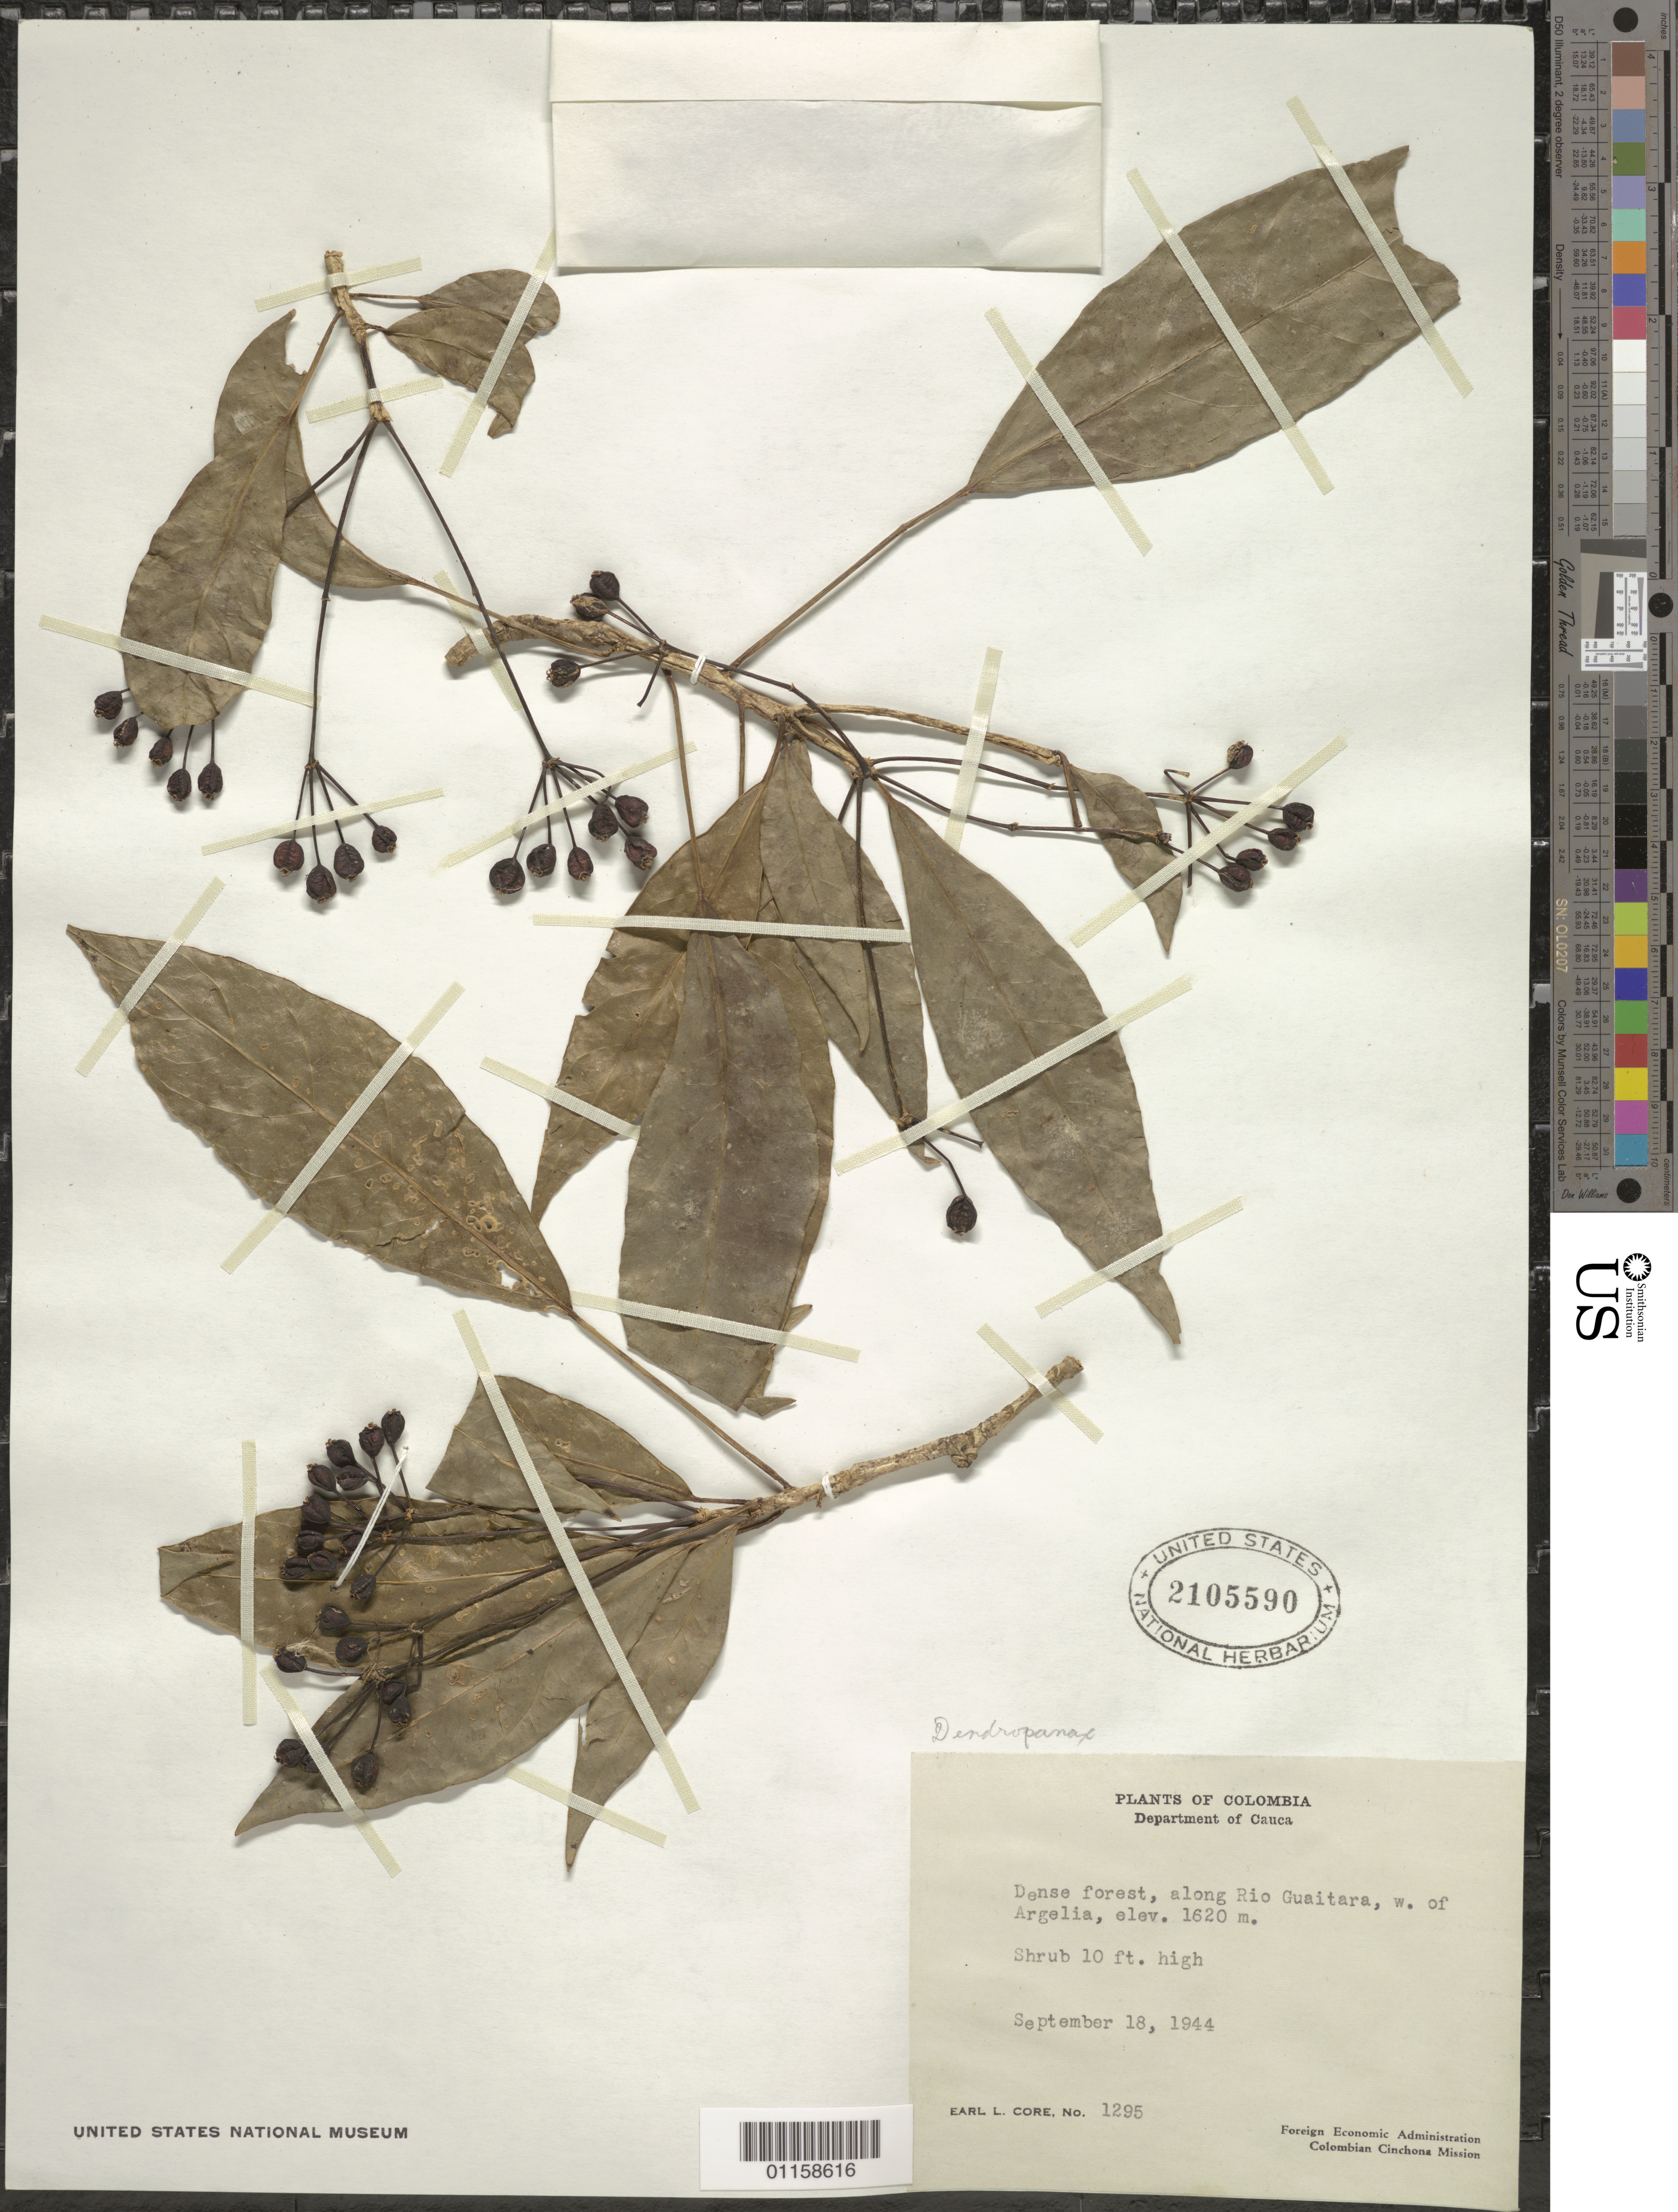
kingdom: Plantae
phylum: Tracheophyta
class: Magnoliopsida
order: Apiales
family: Araliaceae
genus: Dendropanax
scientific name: Dendropanax sp.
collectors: E. L. Core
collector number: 1295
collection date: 1944-09-18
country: Colombia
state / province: Cauca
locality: Along Rio Guaitara, W of Argelia.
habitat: Shrub, in dense forest.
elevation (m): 1620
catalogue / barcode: US 2105590